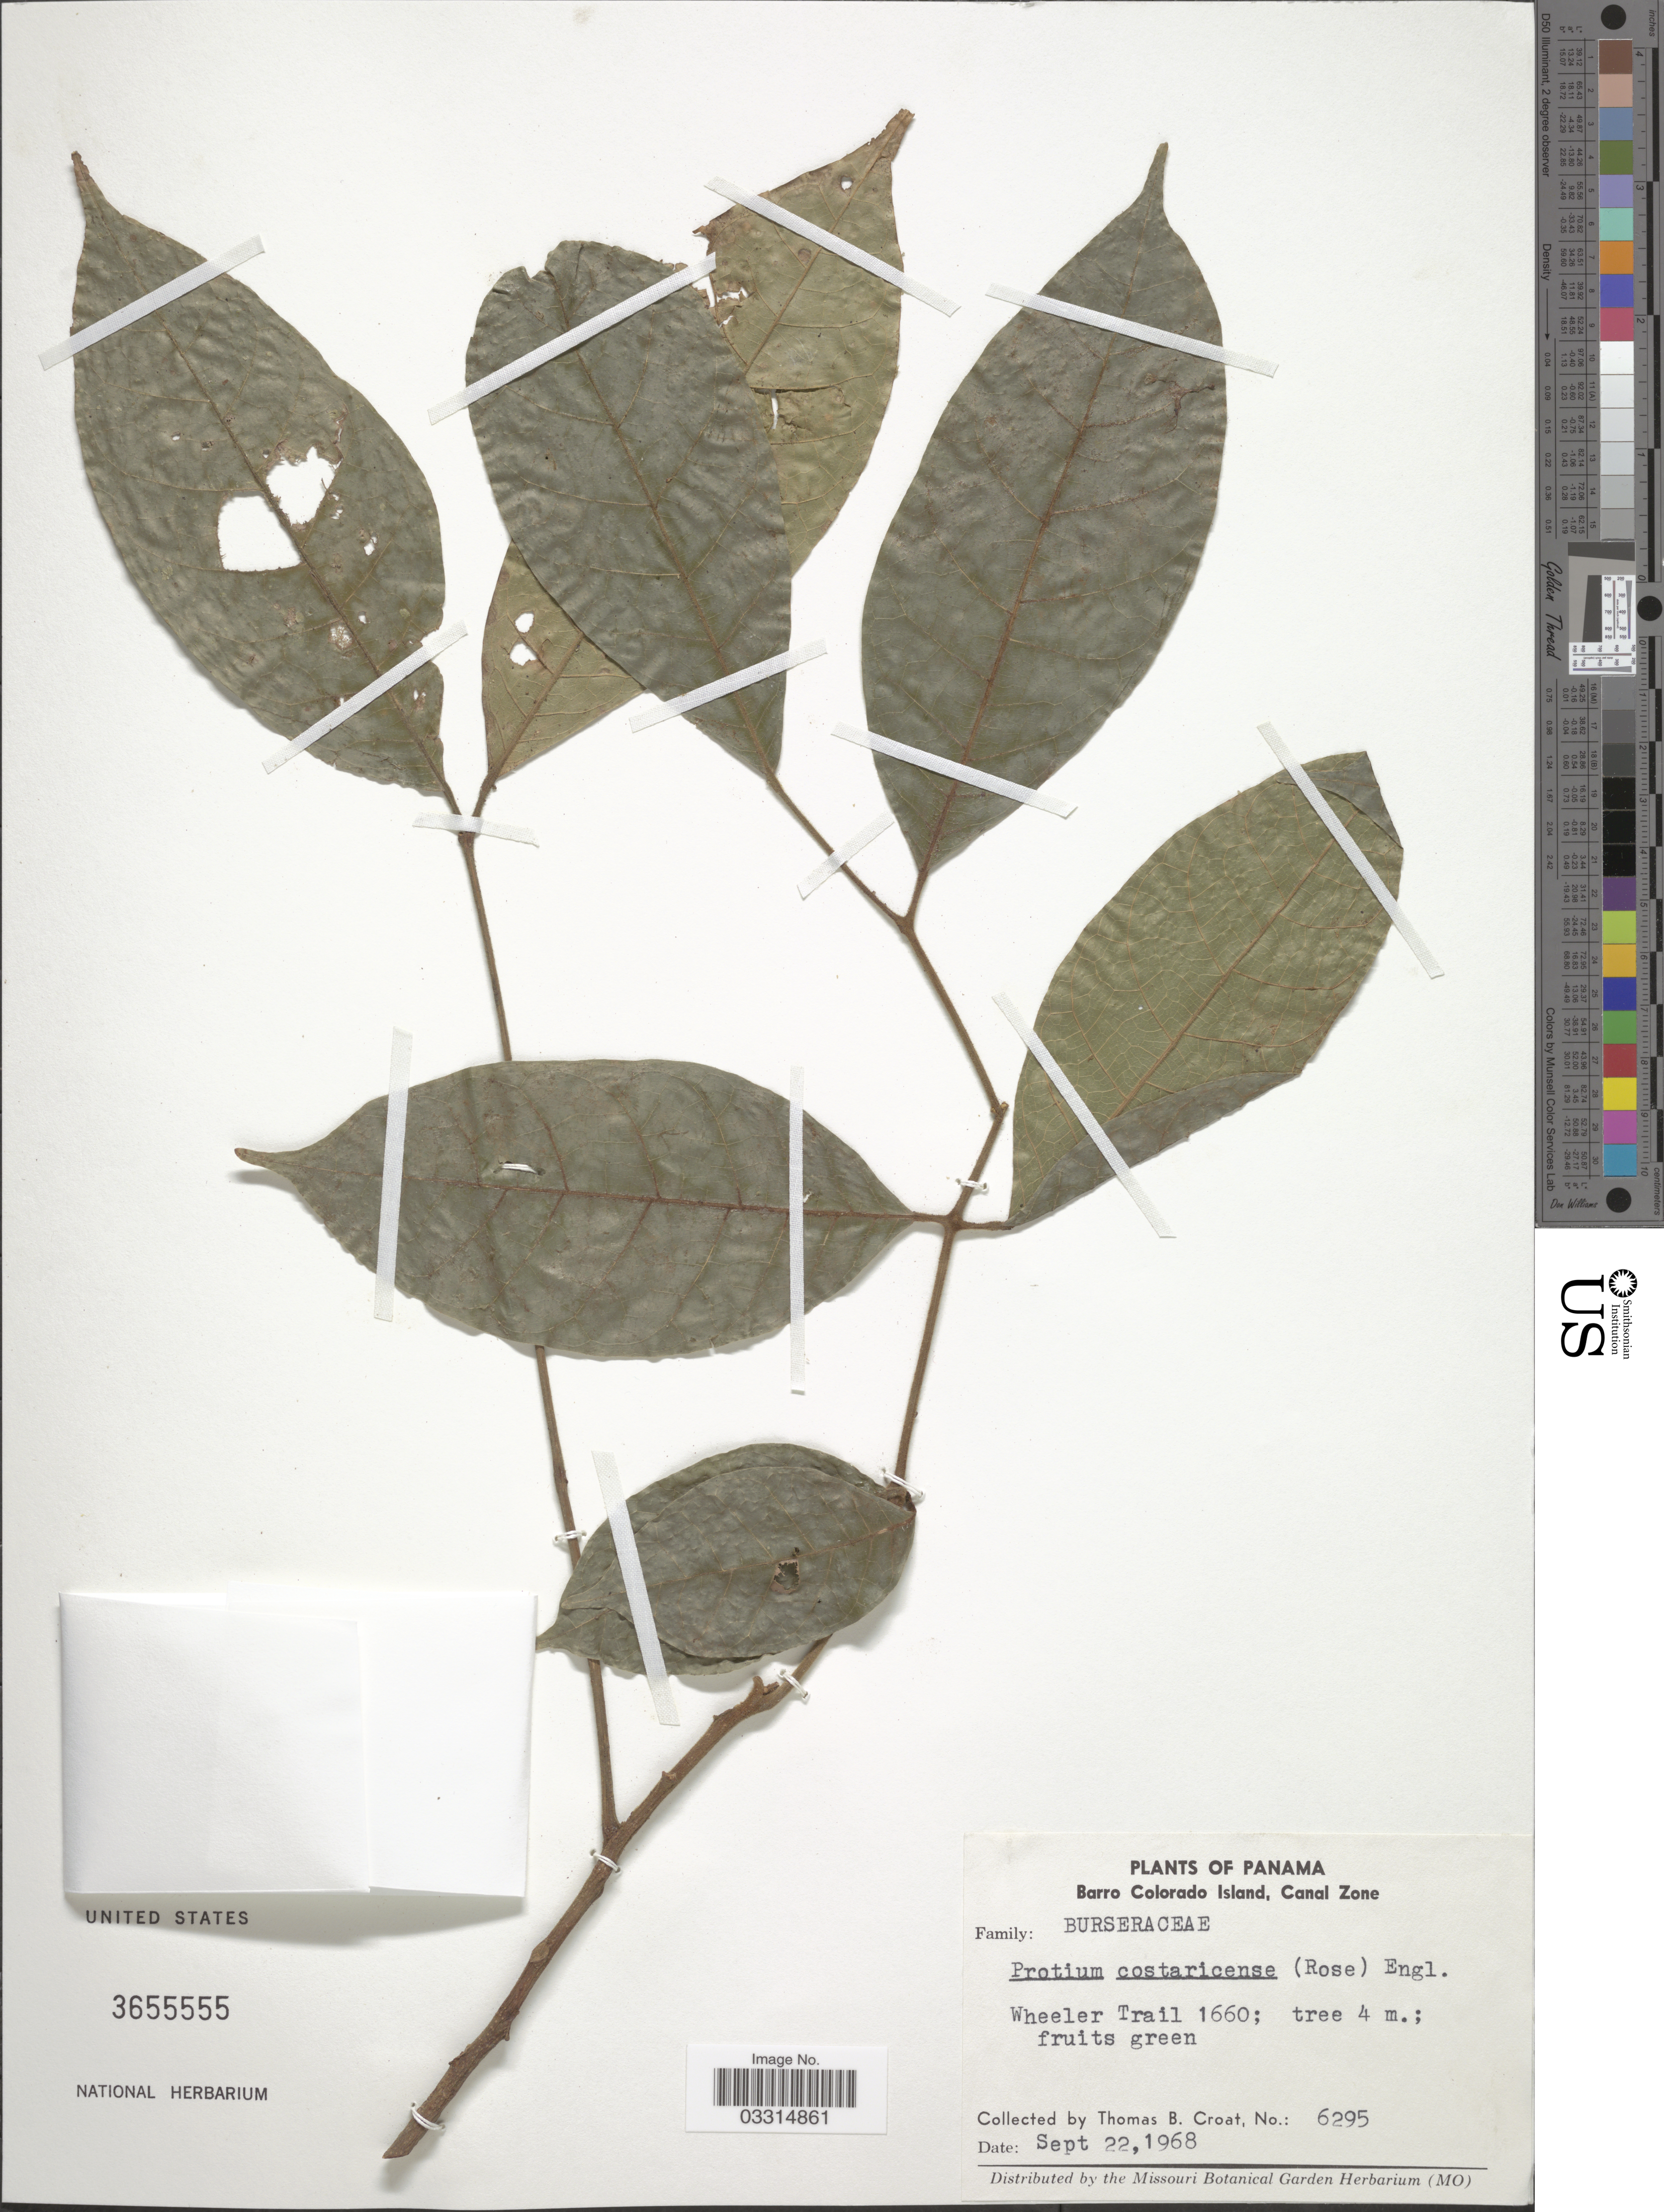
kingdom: Plantae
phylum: Tracheophyta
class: Magnoliopsida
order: Sapindales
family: Burseraceae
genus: Protium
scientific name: Protium costaricense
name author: (Rose) Engl.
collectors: T. B. Croat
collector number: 6295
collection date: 1968-09-22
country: Panama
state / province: Panamá Oeste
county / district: Canal Zone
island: Barro Colorado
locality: Barro Colorado Island, Canal Zone. Wheeler Trail 1660.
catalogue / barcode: US 3655555